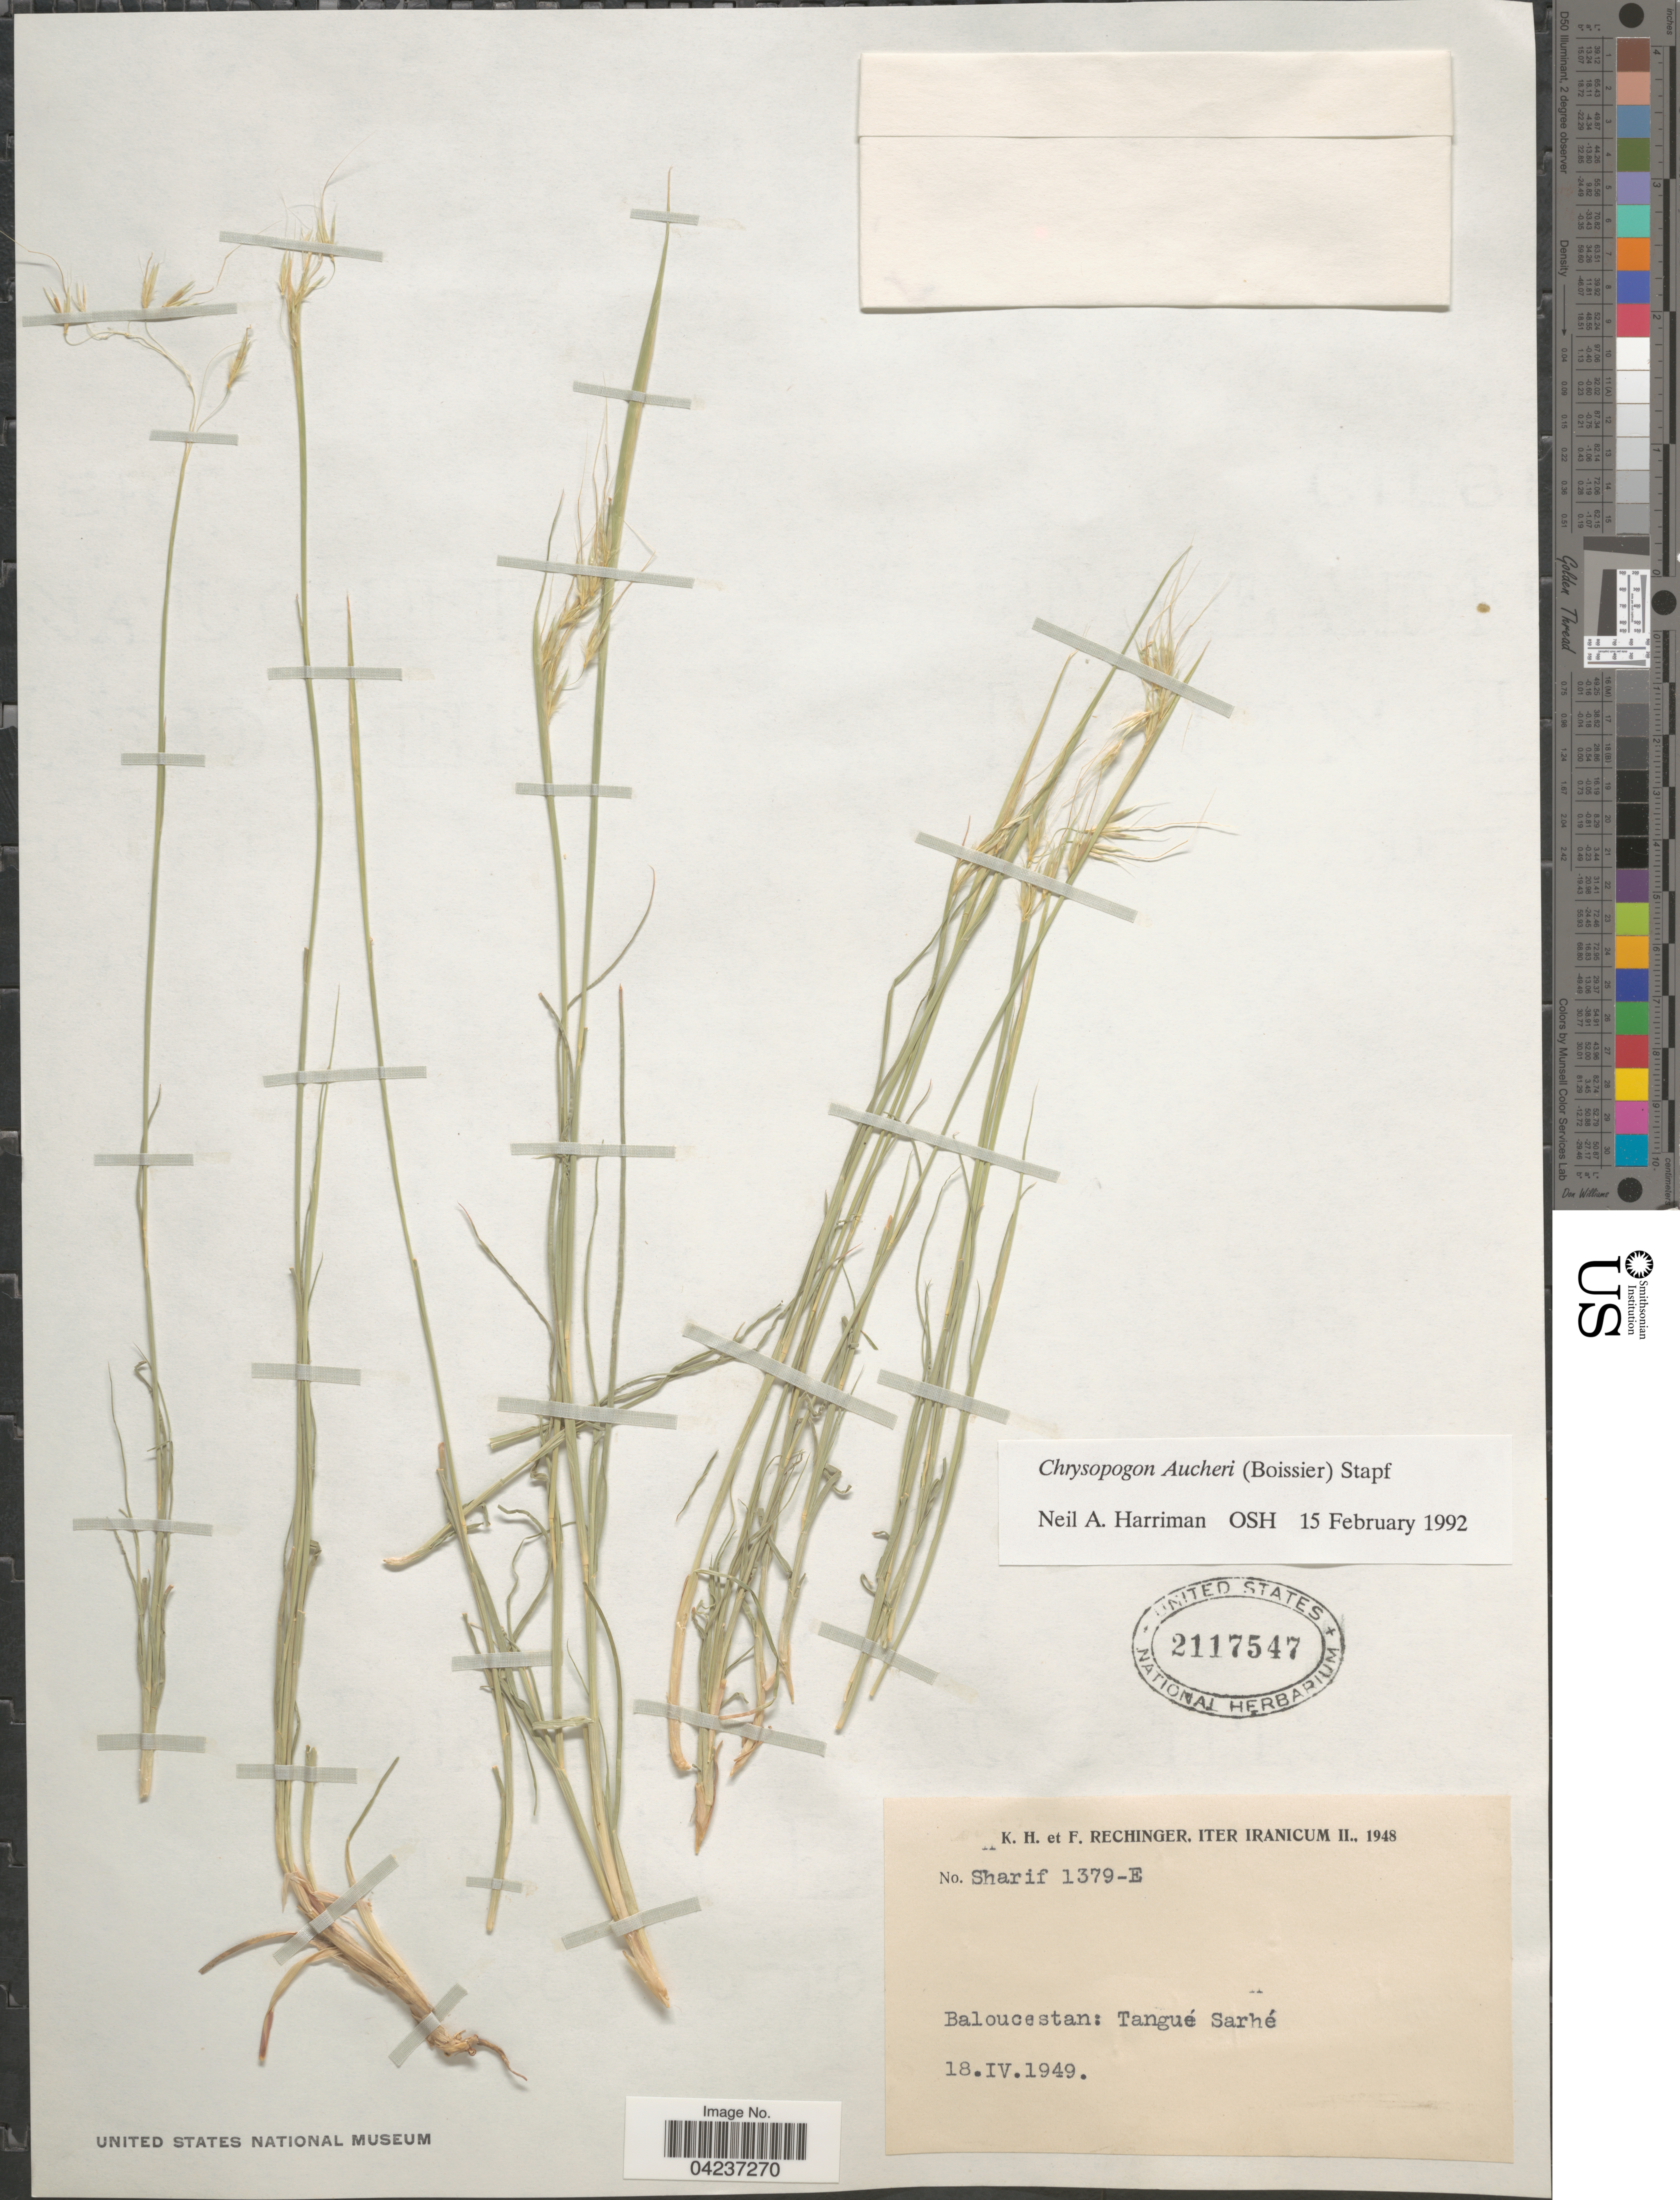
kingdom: Plantae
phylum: Tracheophyta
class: Liliopsida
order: Poales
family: Poaceae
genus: Chrysopogon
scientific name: Chrysopogon aucheri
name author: (Boiss.) Stapf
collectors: K. H. Rechinger & F. Rechinger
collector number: Sharif 1379-E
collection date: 1949-04-18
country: Iran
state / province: Sistan and Baluchistan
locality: Iter Iranicum II., 1948. Baloucestan: Tangué Sarhé.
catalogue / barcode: US 2117547